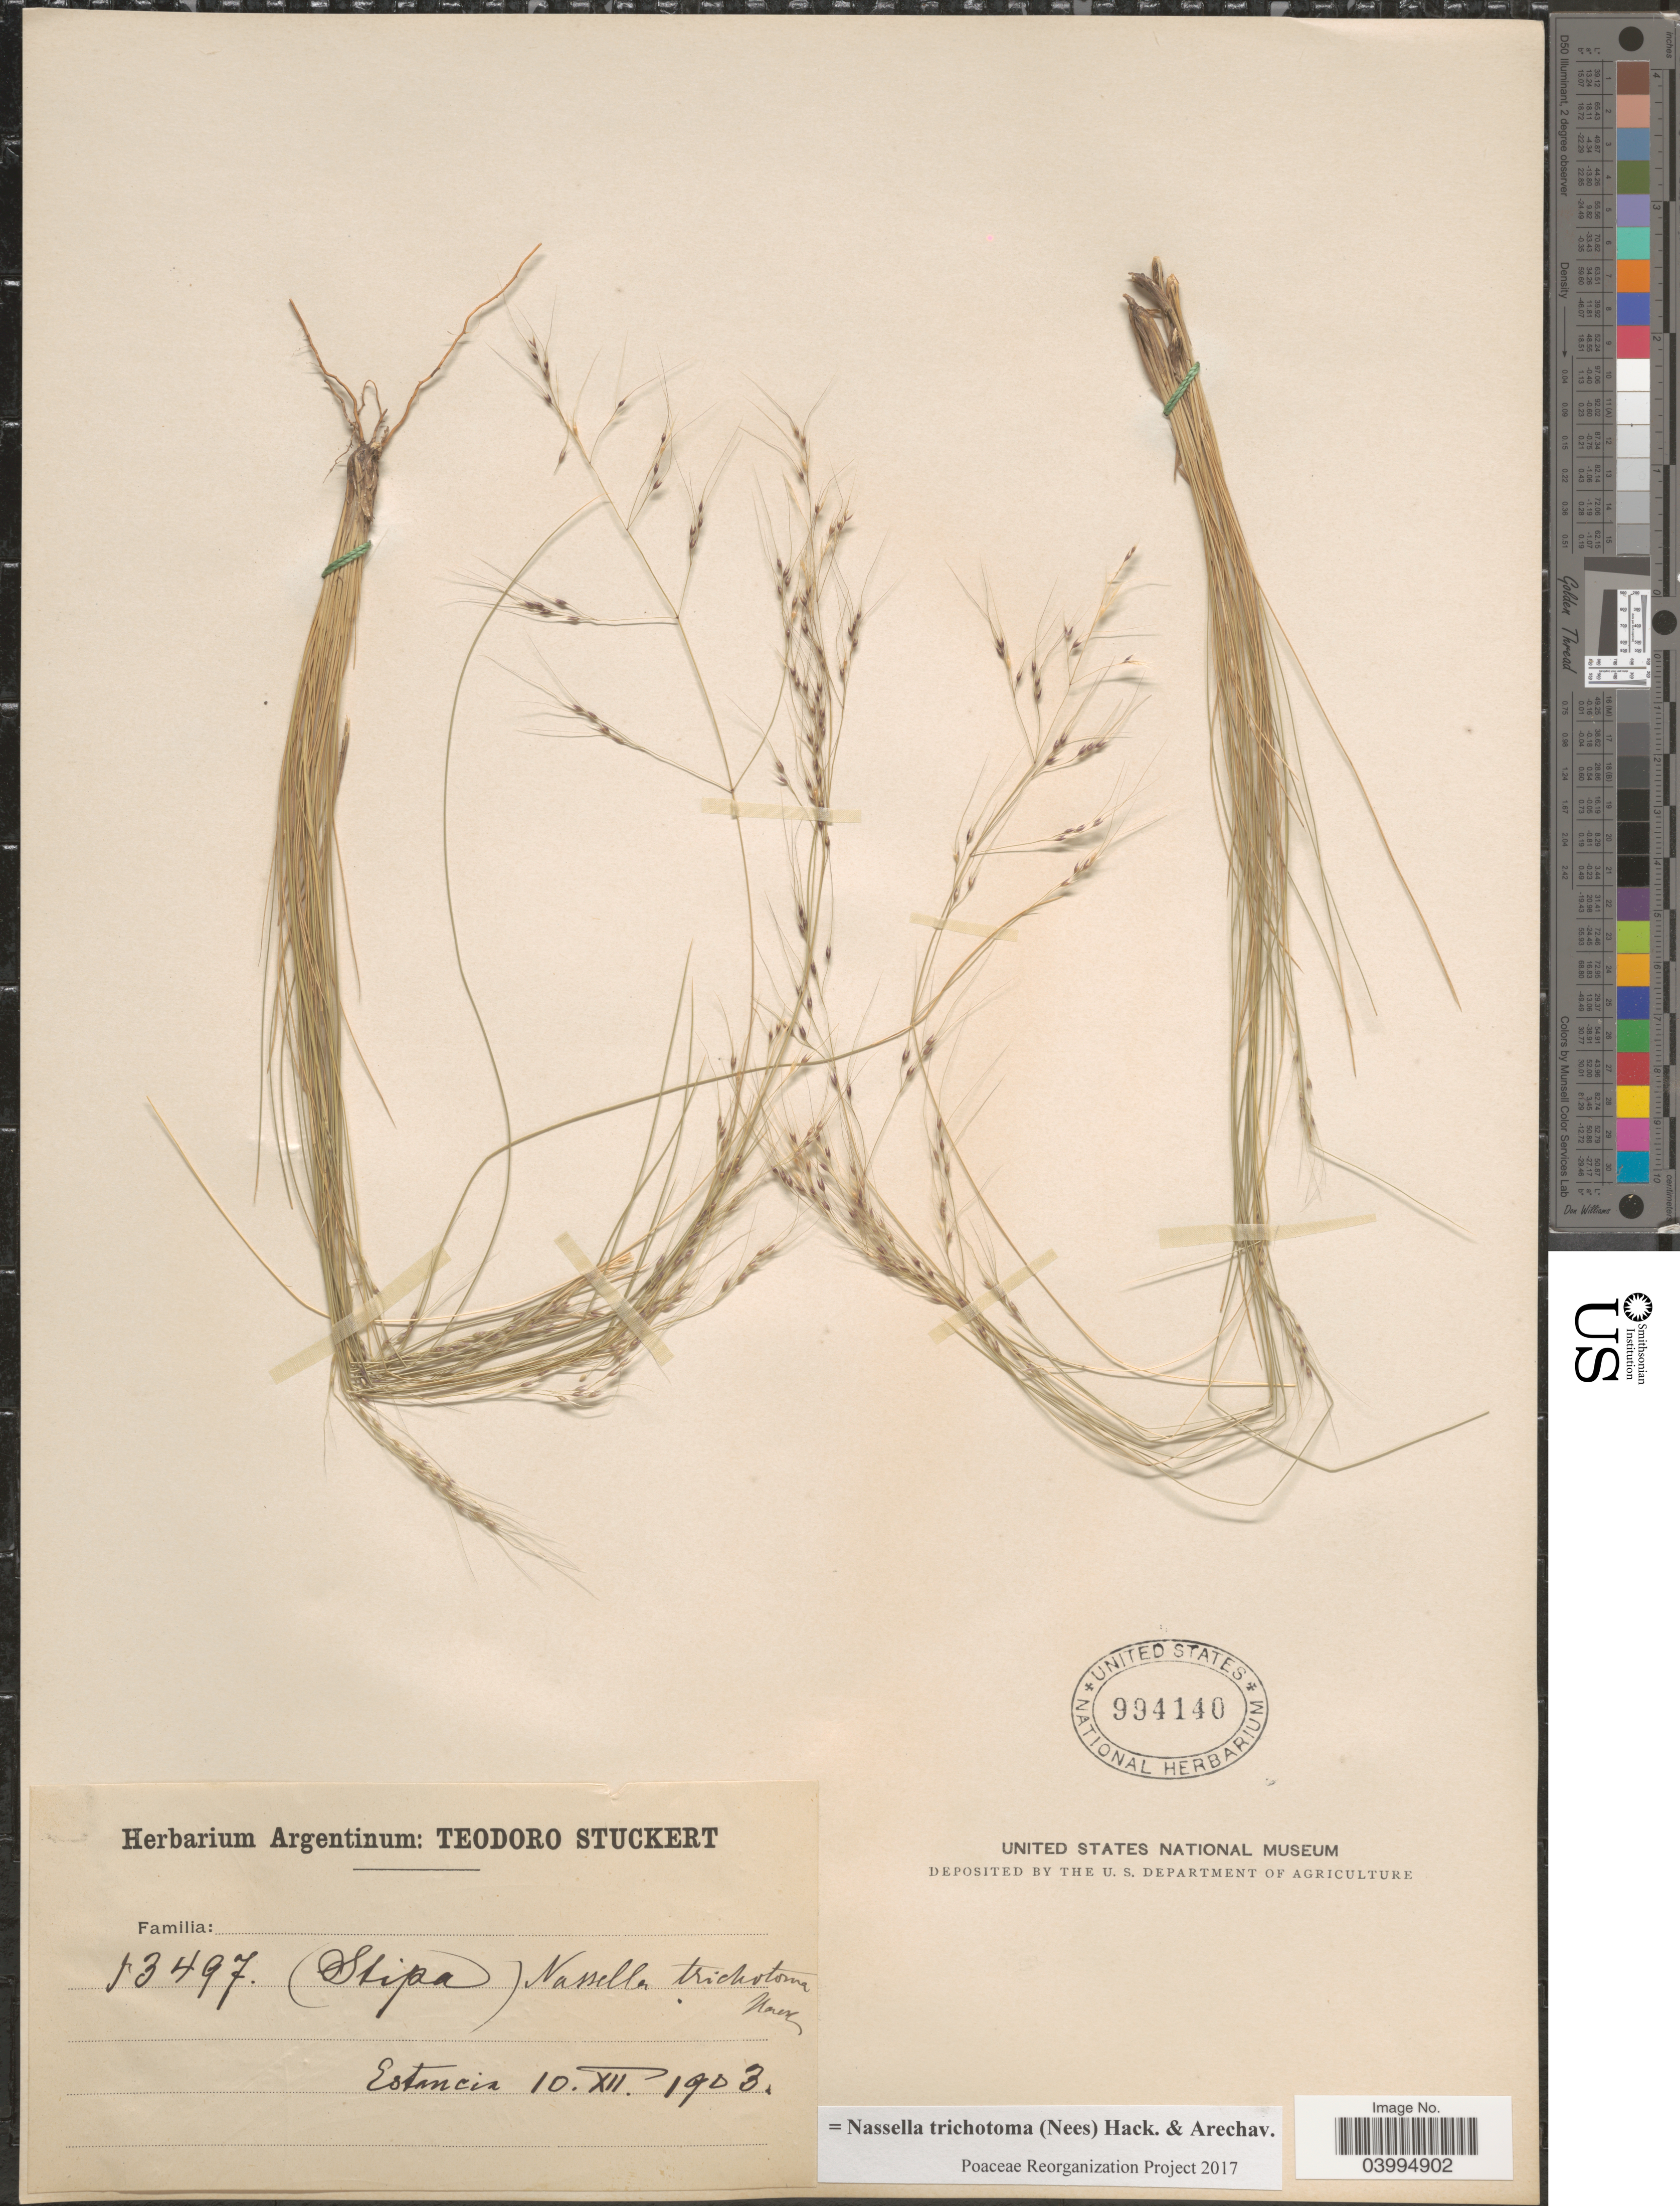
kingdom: Plantae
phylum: Tracheophyta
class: Liliopsida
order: Poales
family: Poaceae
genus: Nassella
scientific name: Nassella trichotoma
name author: (Ness) Hack. ex Arechav.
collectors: Ex herb. Teodoro Stuckert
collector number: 13497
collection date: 1903-12-10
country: Argentina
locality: Estancia.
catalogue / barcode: US 994140